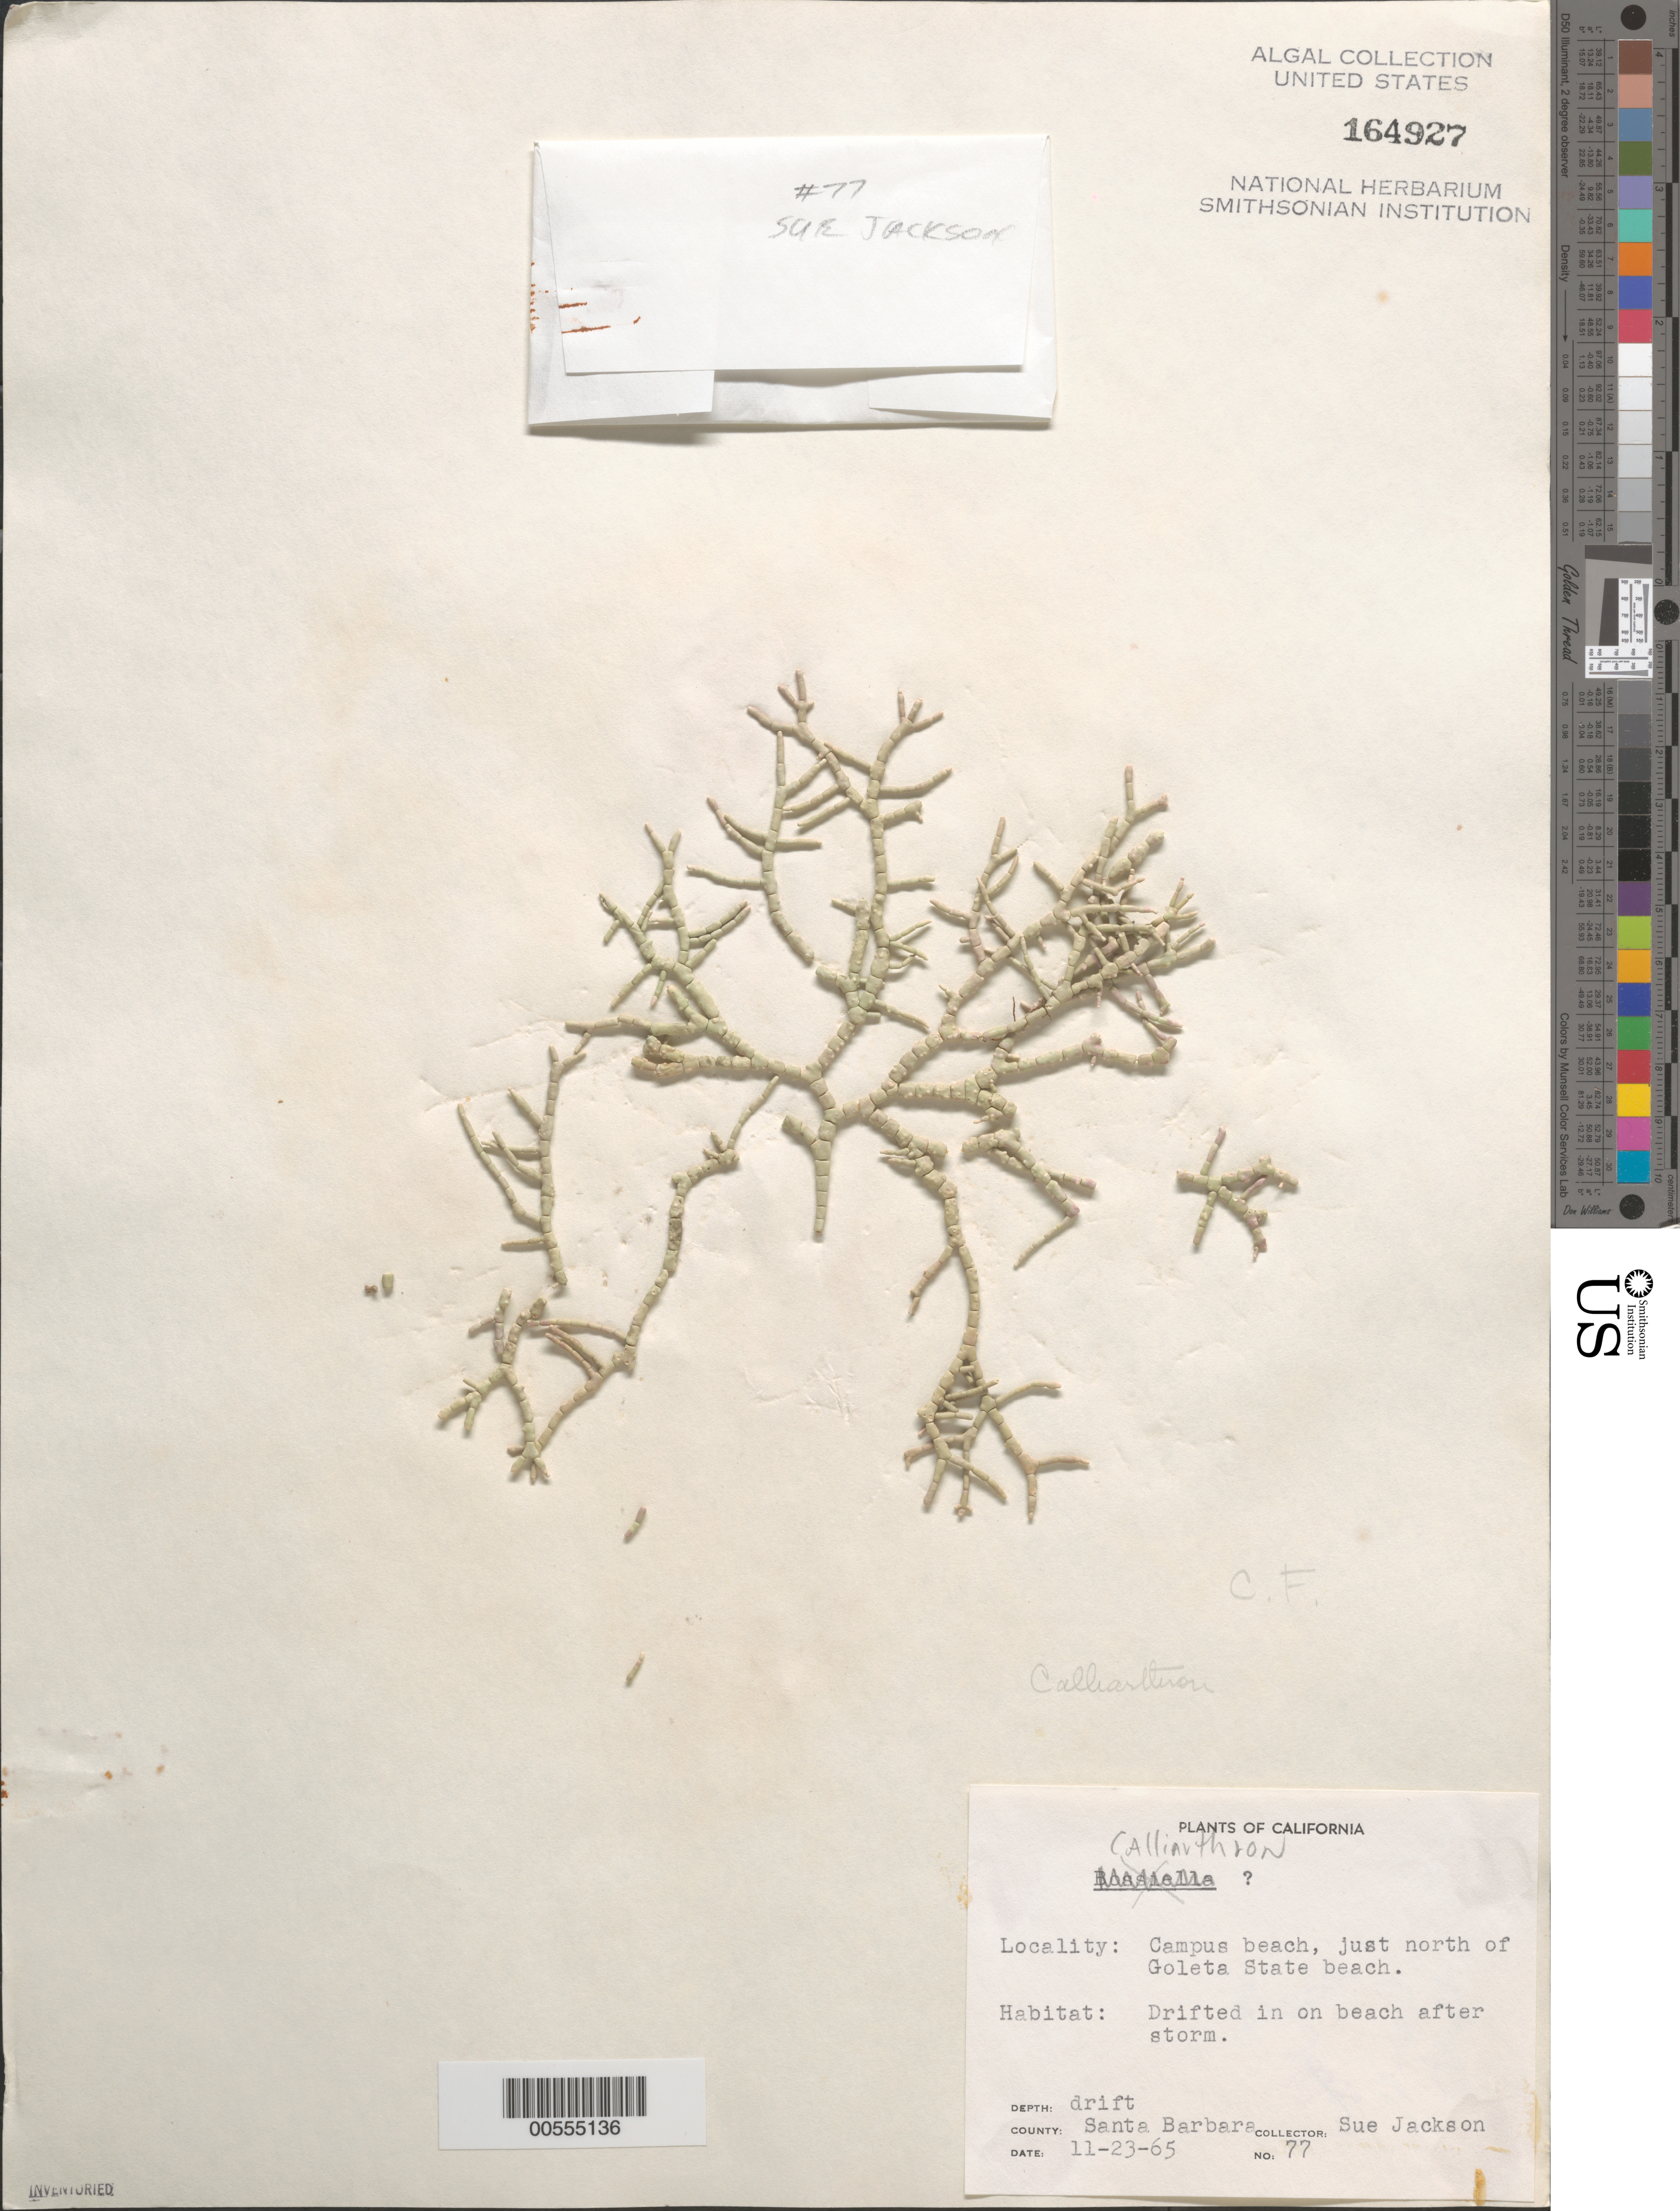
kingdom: Plantae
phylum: Rhodophyta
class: Florideophyceae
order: Corallinales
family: Corallinaceae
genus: Calliarthron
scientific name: Calliarthron sp.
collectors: S. Jackson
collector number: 77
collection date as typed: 23 Nov 1965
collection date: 1965-11-23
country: United States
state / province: California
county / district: Santa Barbara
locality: Campus Beach, just north of Goleta State Park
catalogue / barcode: US 164927